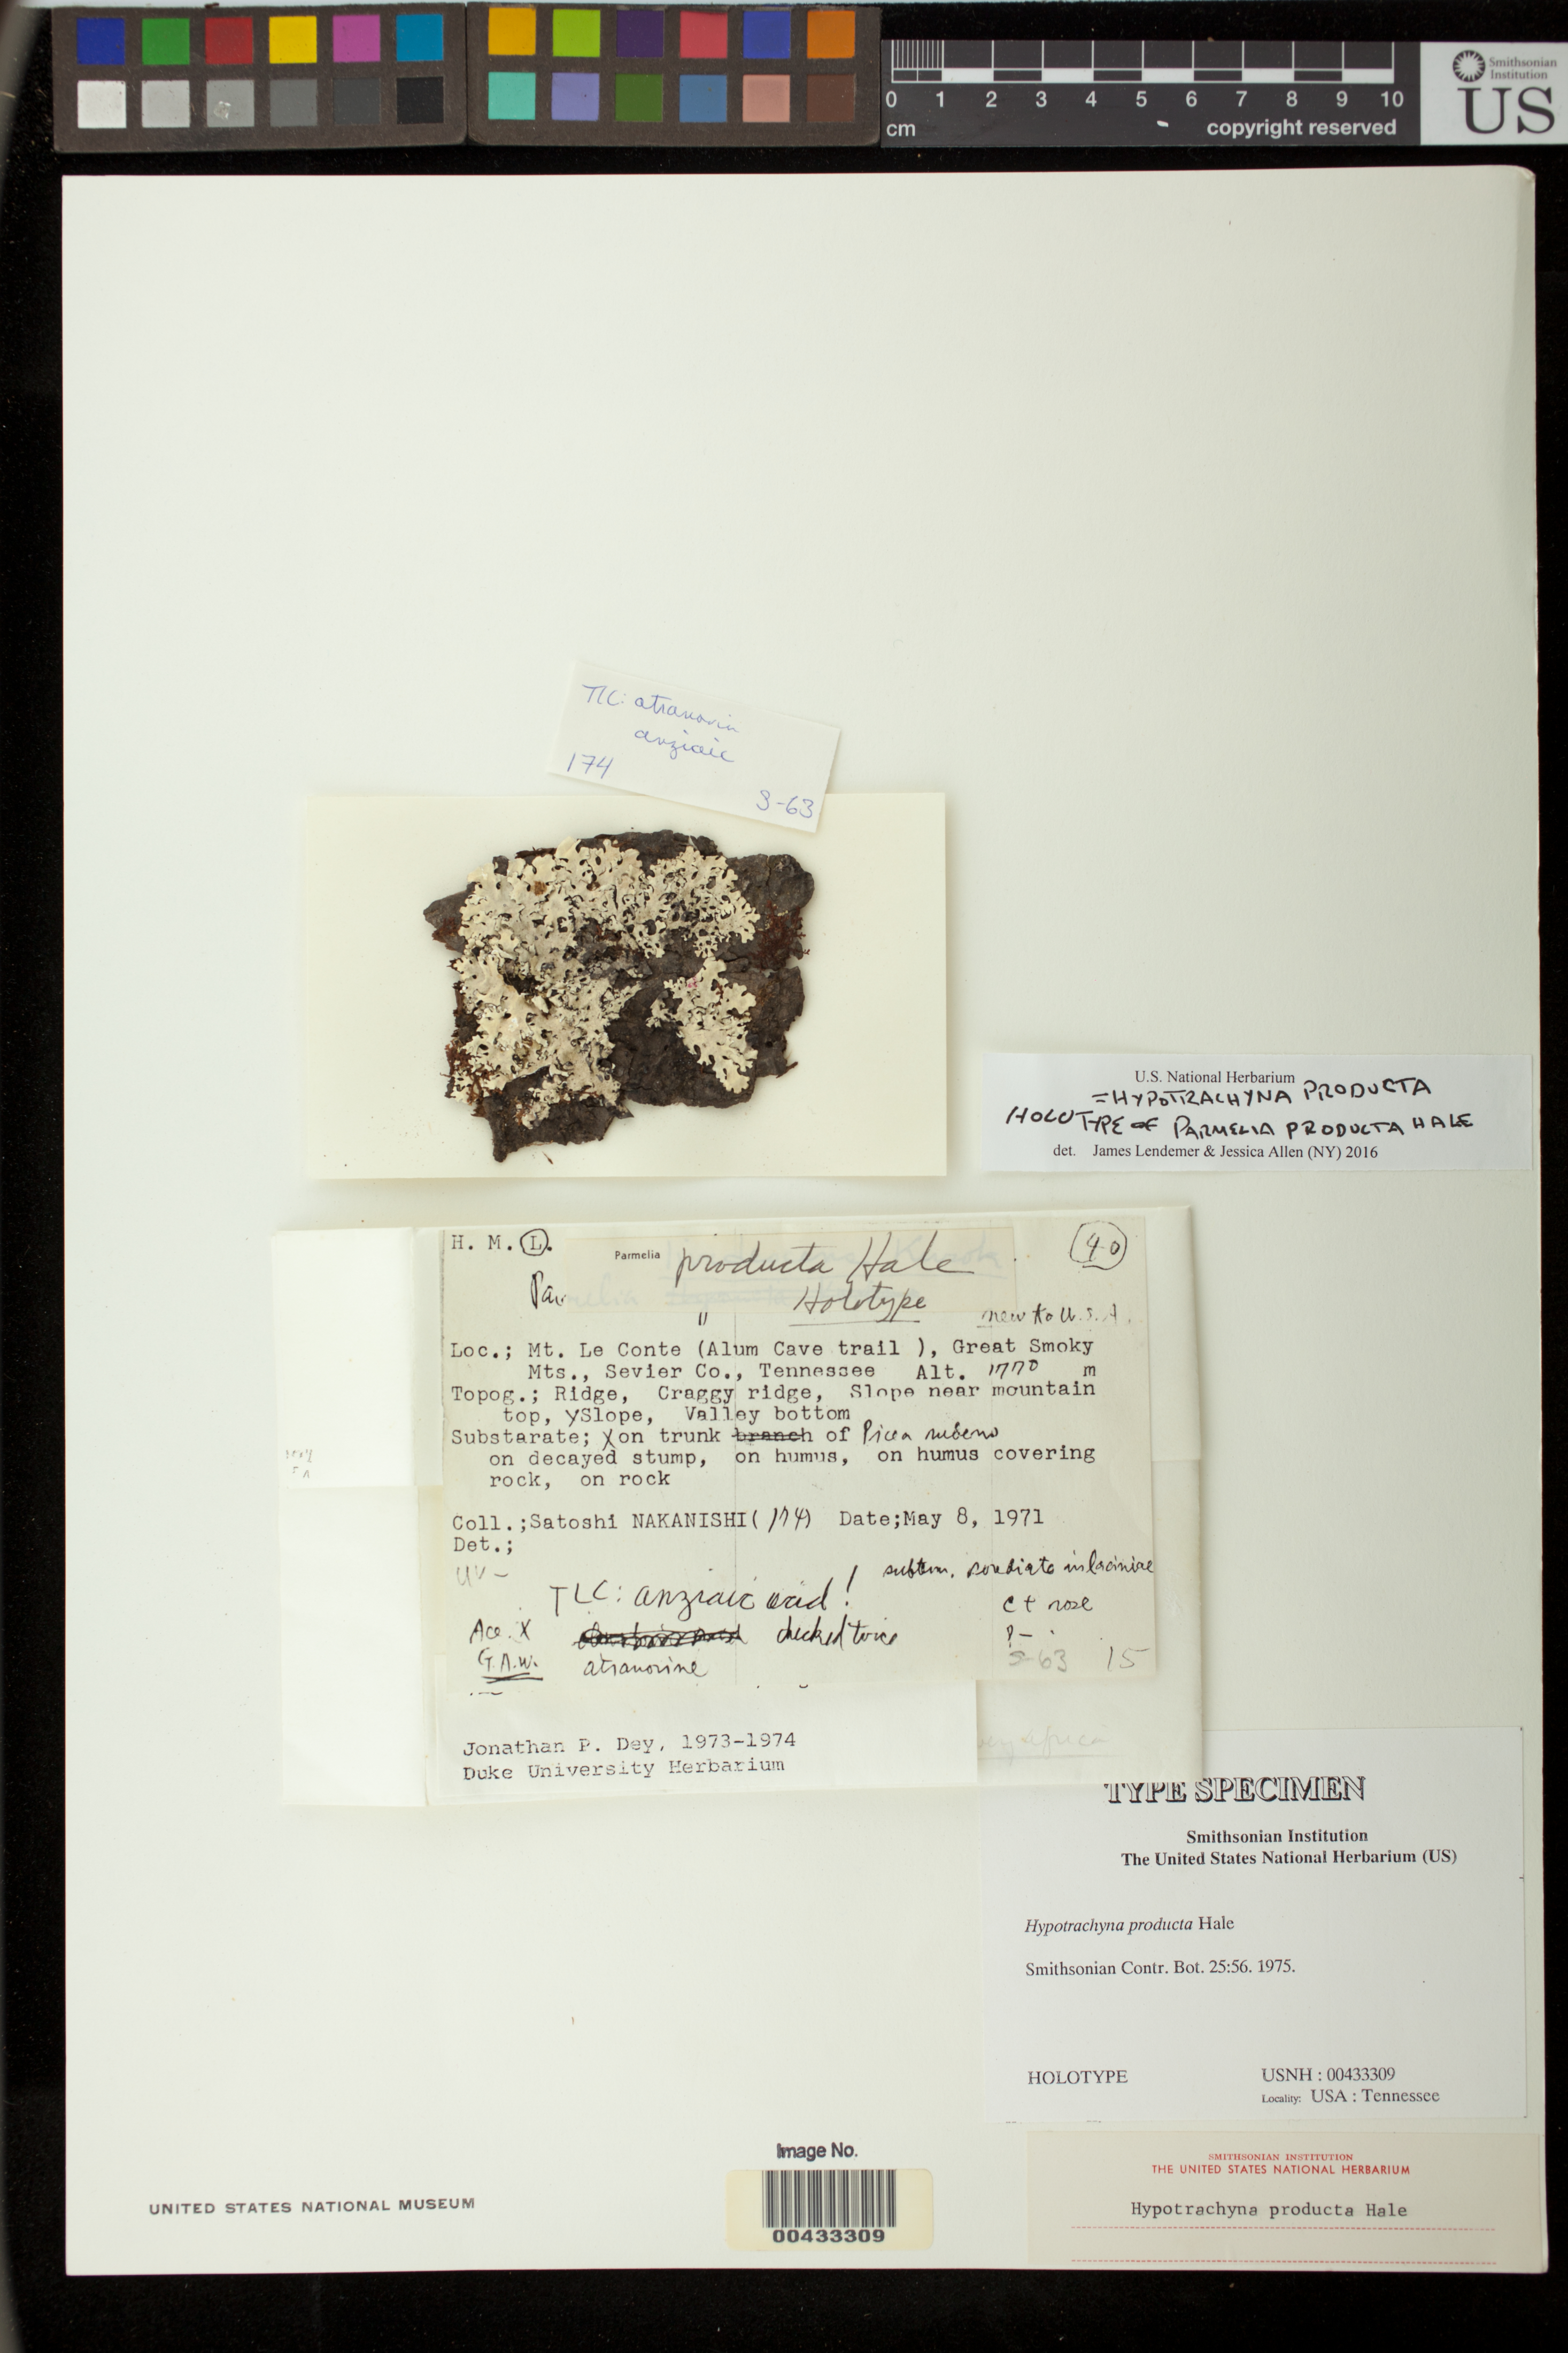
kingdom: Fungi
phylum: Ascomycota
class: Lecanoromycetes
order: Lecanorales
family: Parmeliaceae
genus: Hypotrachyna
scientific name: Hypotrachyna producta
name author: Hale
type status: Holotype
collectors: S. Nakanishi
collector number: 174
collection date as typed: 08 May 1971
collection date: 1971-05-08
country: United States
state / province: Tennessee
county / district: Sevier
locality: Mt. Le Conte (Alum Cave Trail), Great Smokey Mts.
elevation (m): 1770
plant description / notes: Annotated as holotype of "Parmelia producta Hale", but published as Hypotrachna producta Hale